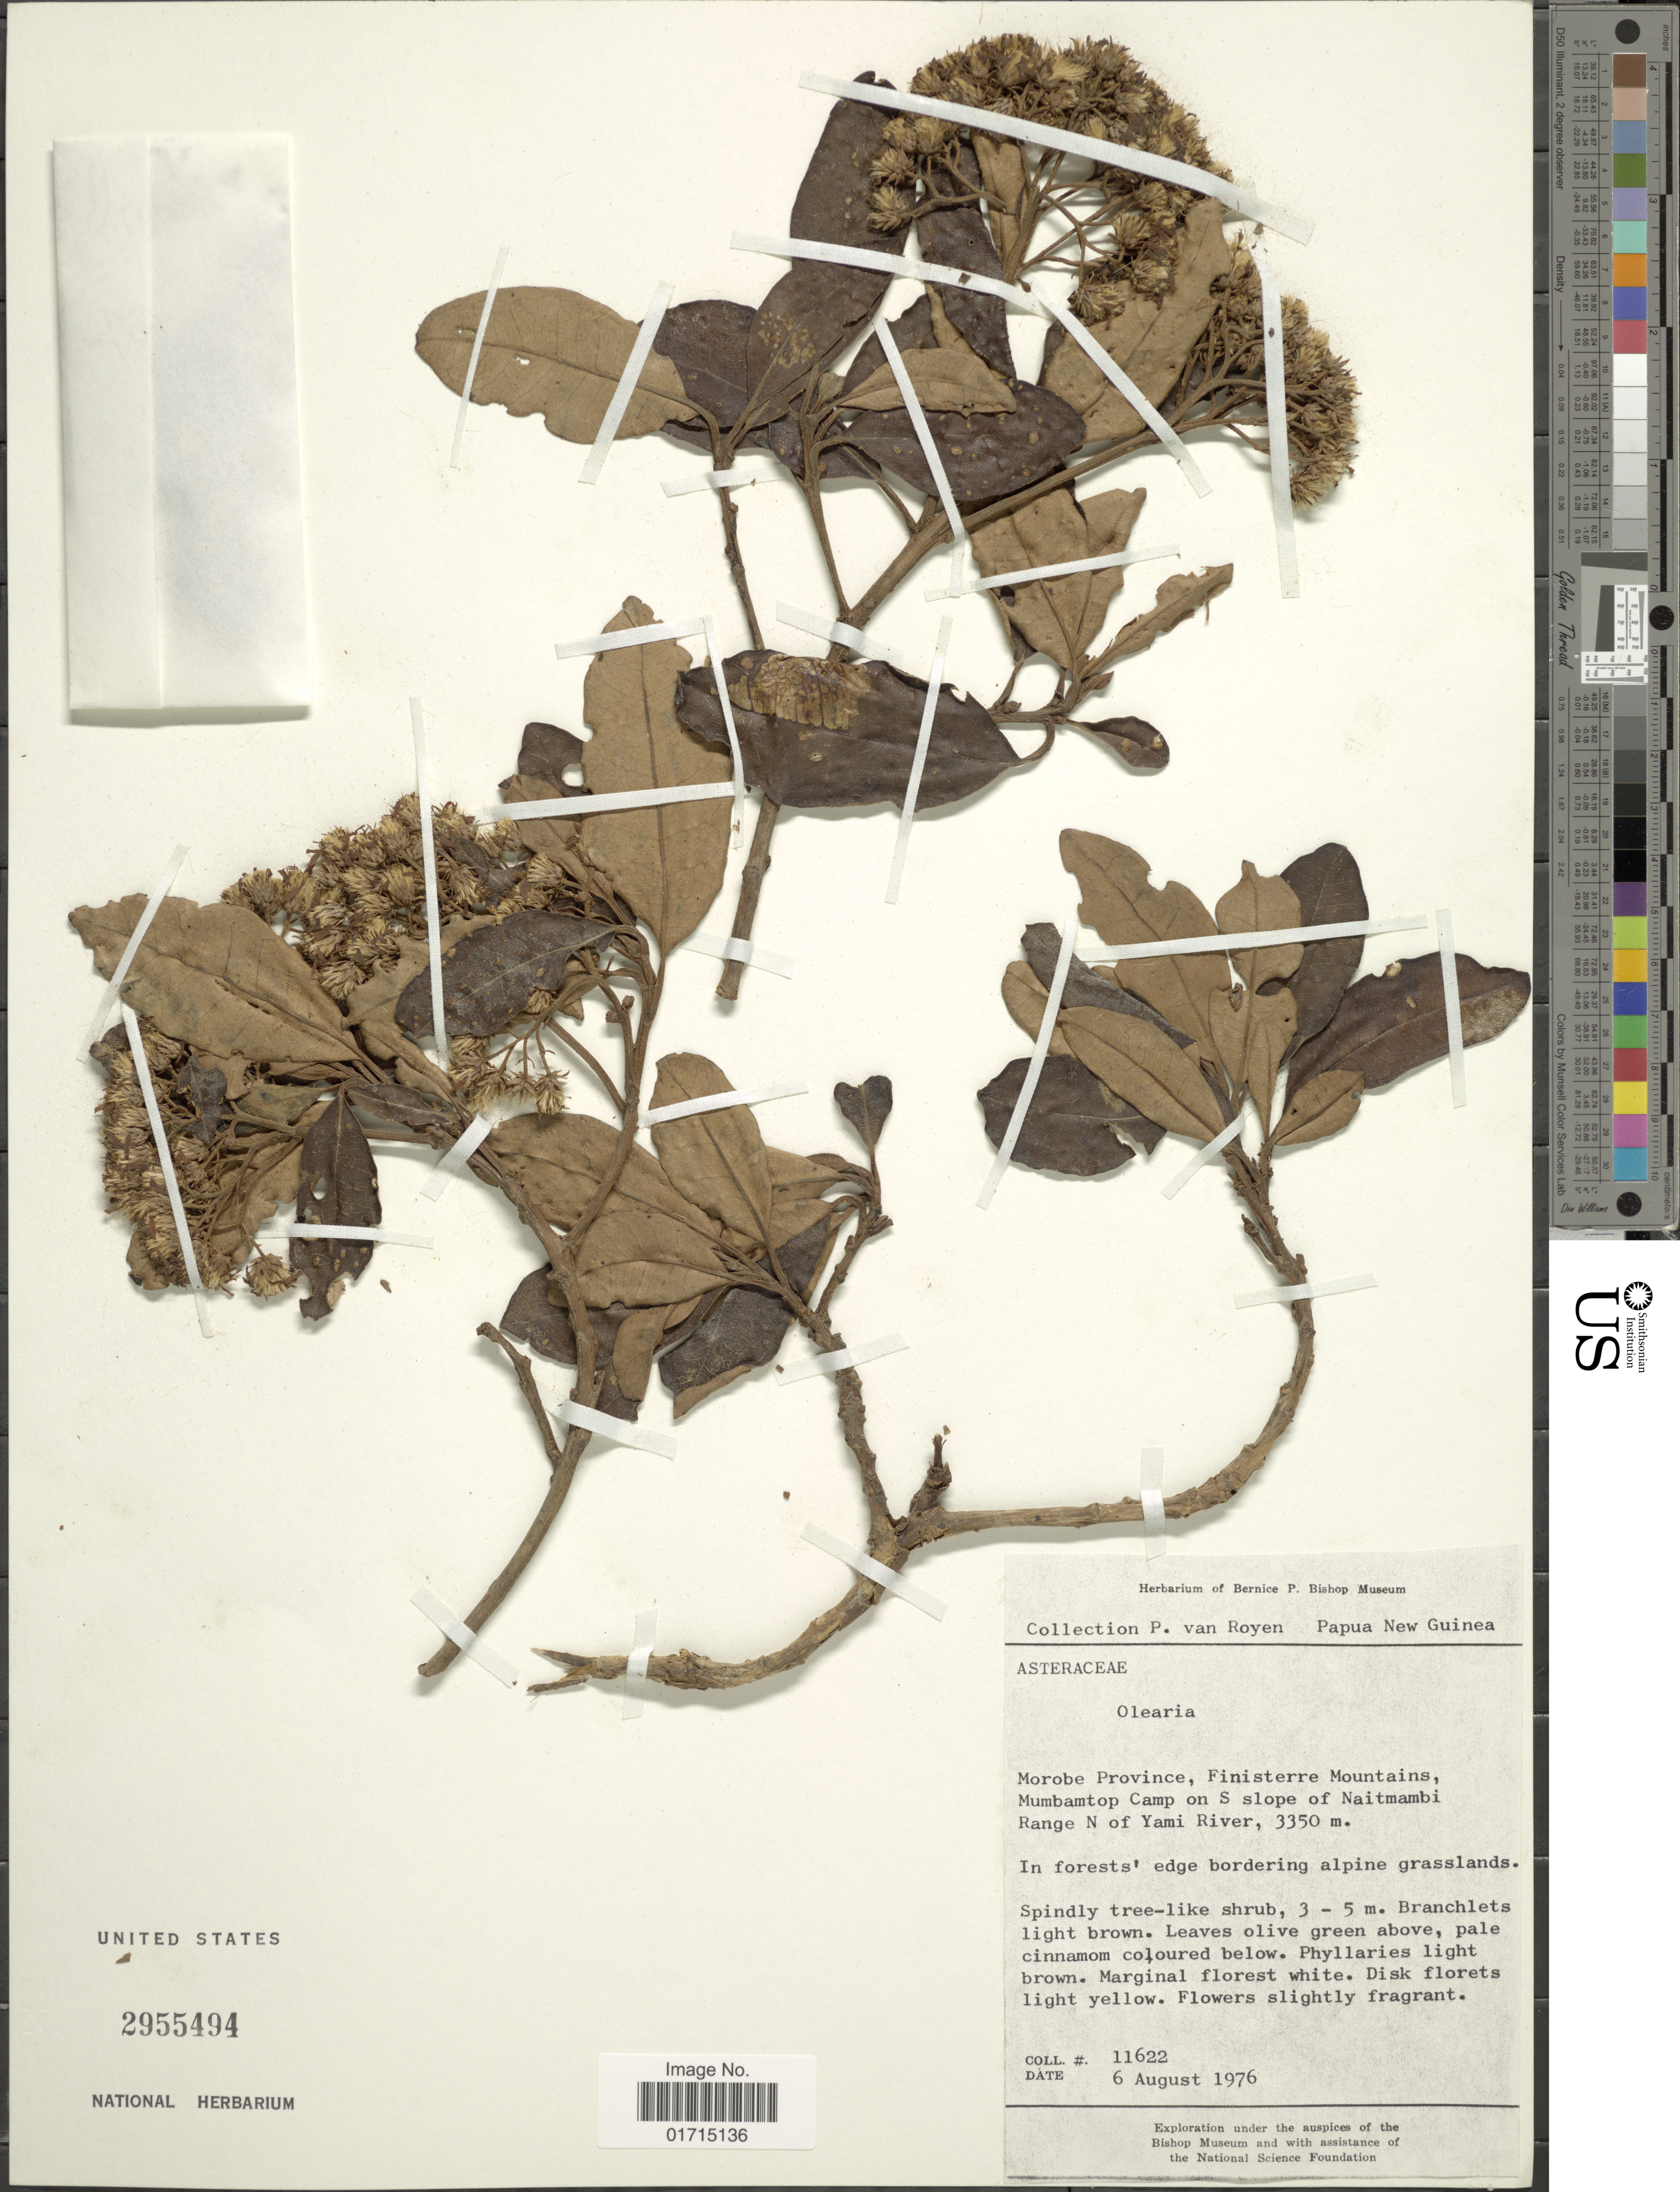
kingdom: Plantae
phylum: Tracheophyta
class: Magnoliopsida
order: Asterales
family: Asteraceae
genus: Olearia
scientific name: Olearia sp.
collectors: P. van Royen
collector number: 11622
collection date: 1976-08-06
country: Papua New Guinea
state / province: Morobe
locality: Finisterre Mountains, Mumbamtop Camp on S slope of Naitmambi Range N of Yami River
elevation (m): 3350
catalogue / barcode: US 2955494